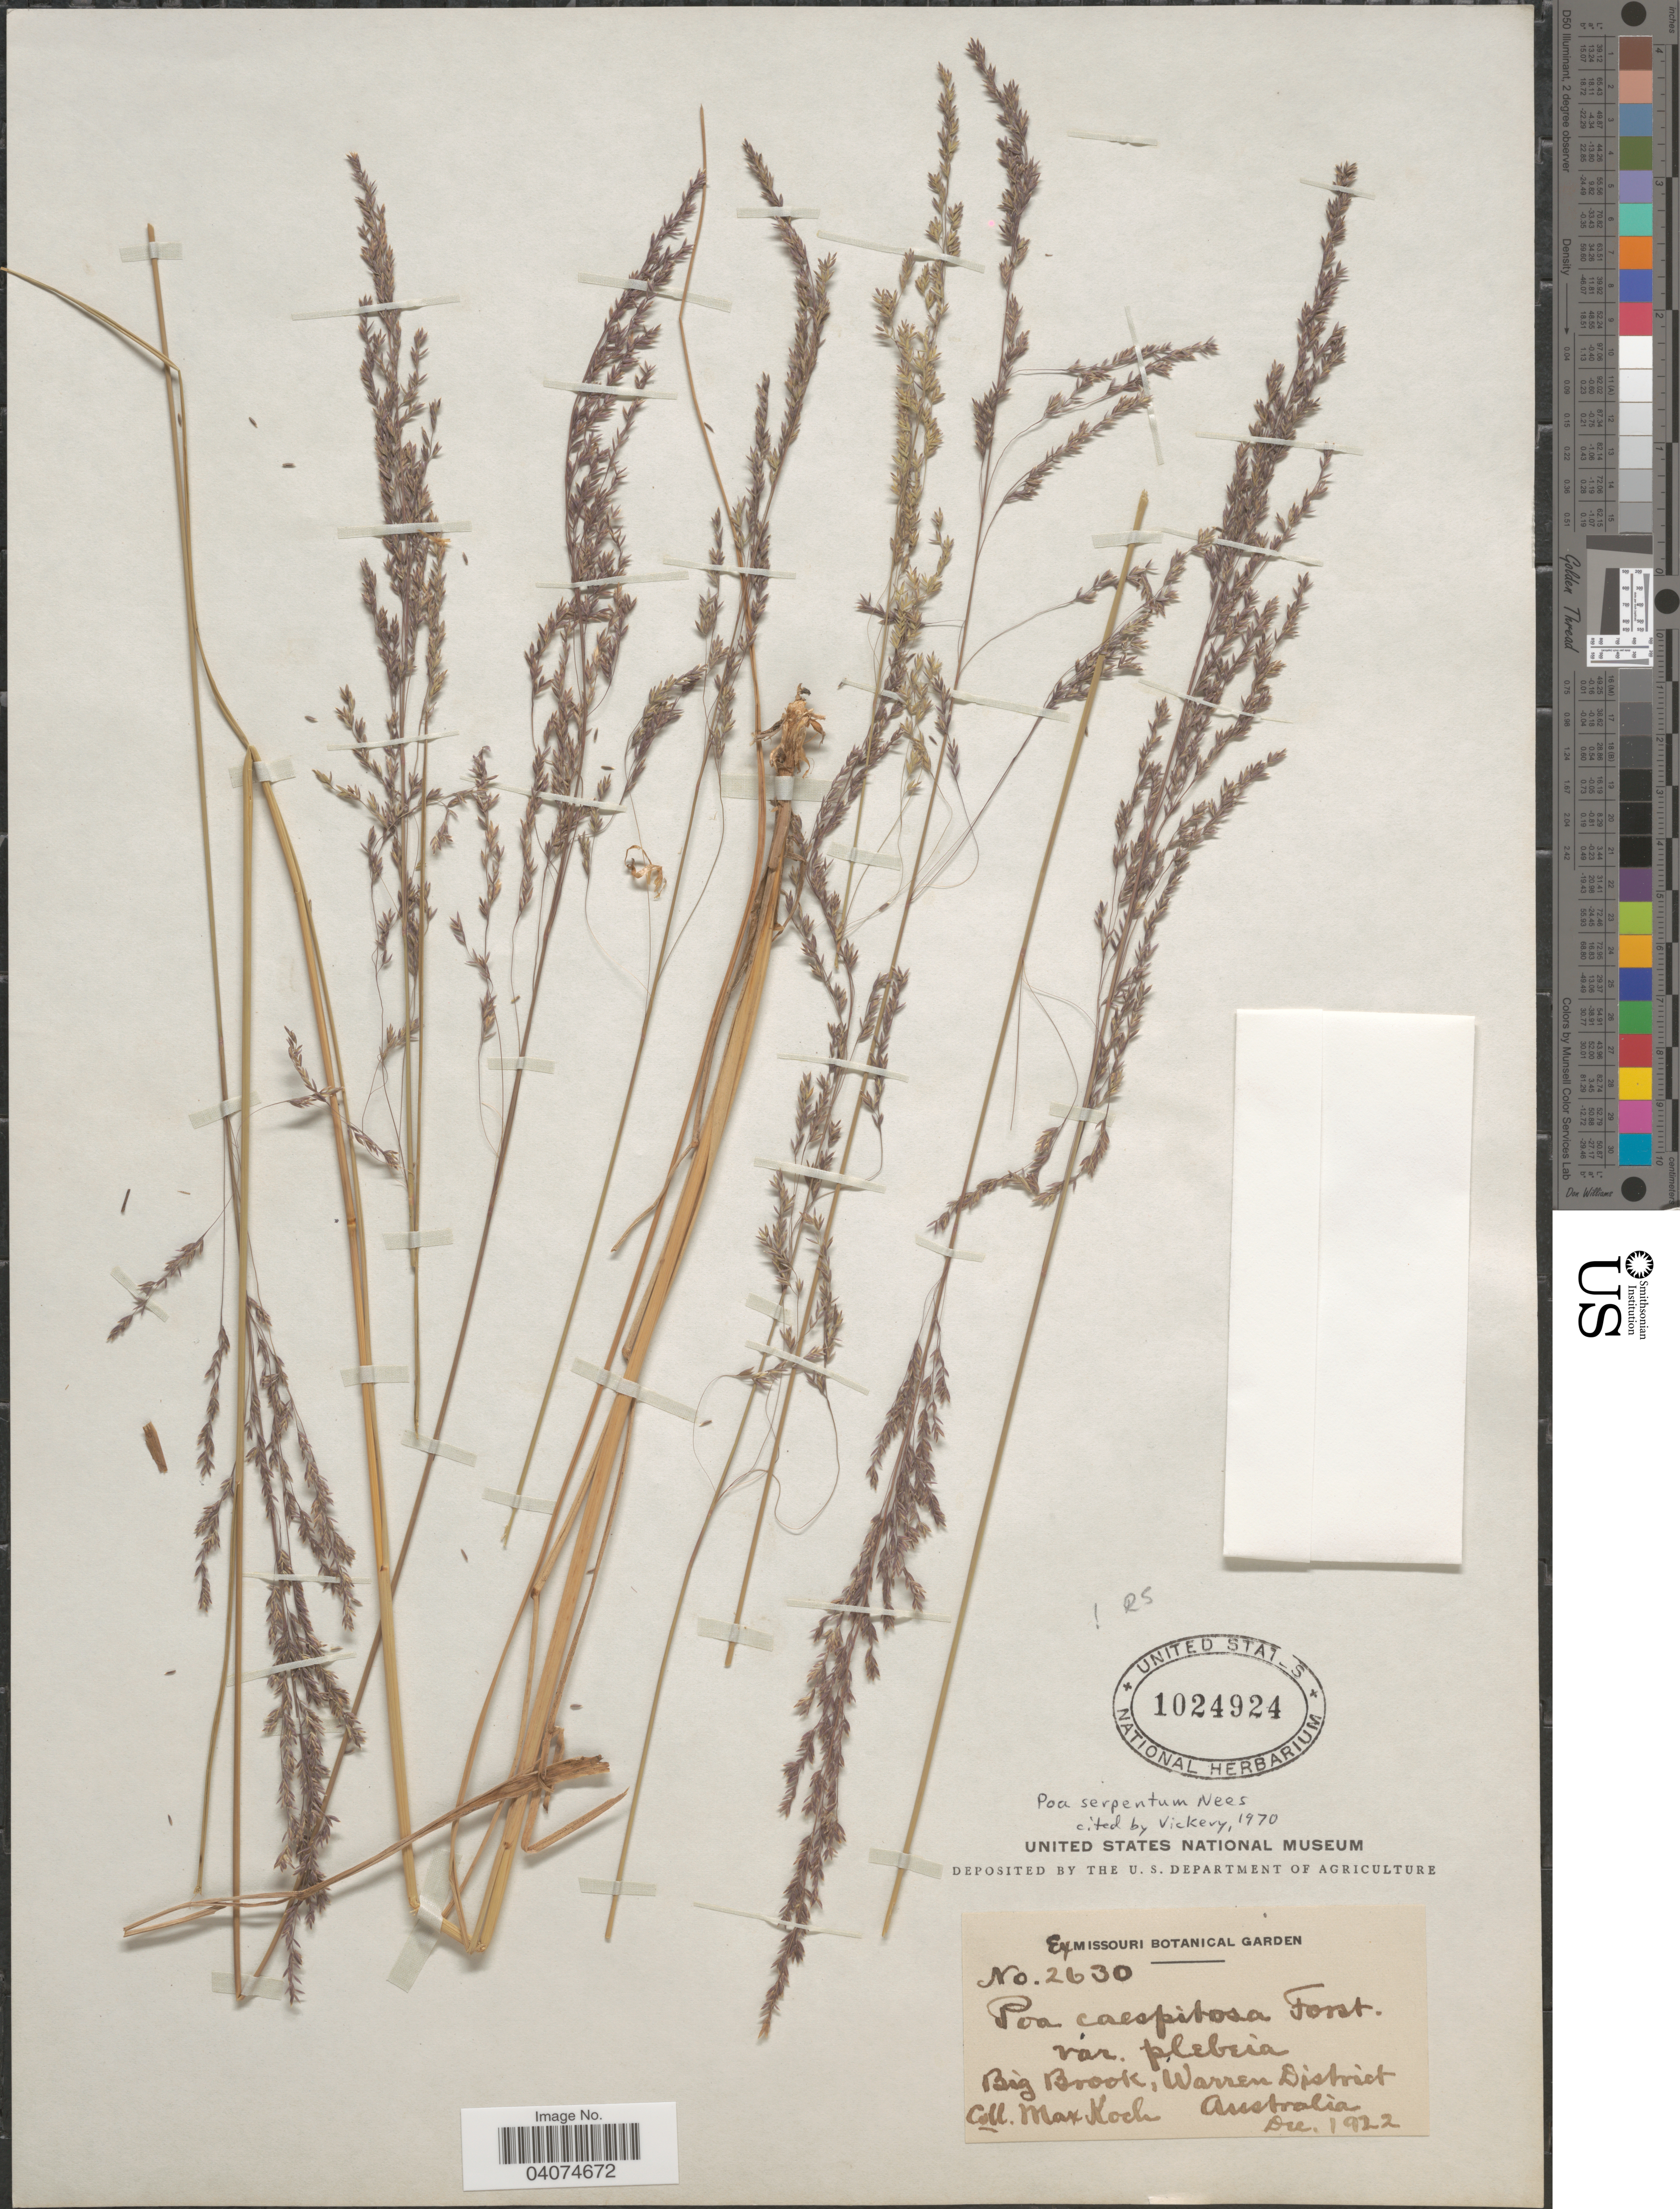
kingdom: Plantae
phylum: Tracheophyta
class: Liliopsida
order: Poales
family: Poaceae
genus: Poa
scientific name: Poa serpentum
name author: Nees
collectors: M. Koch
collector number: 2630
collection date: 1922-12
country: Australia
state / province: Western Australia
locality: Big Brook, Warren District.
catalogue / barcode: US 1024924